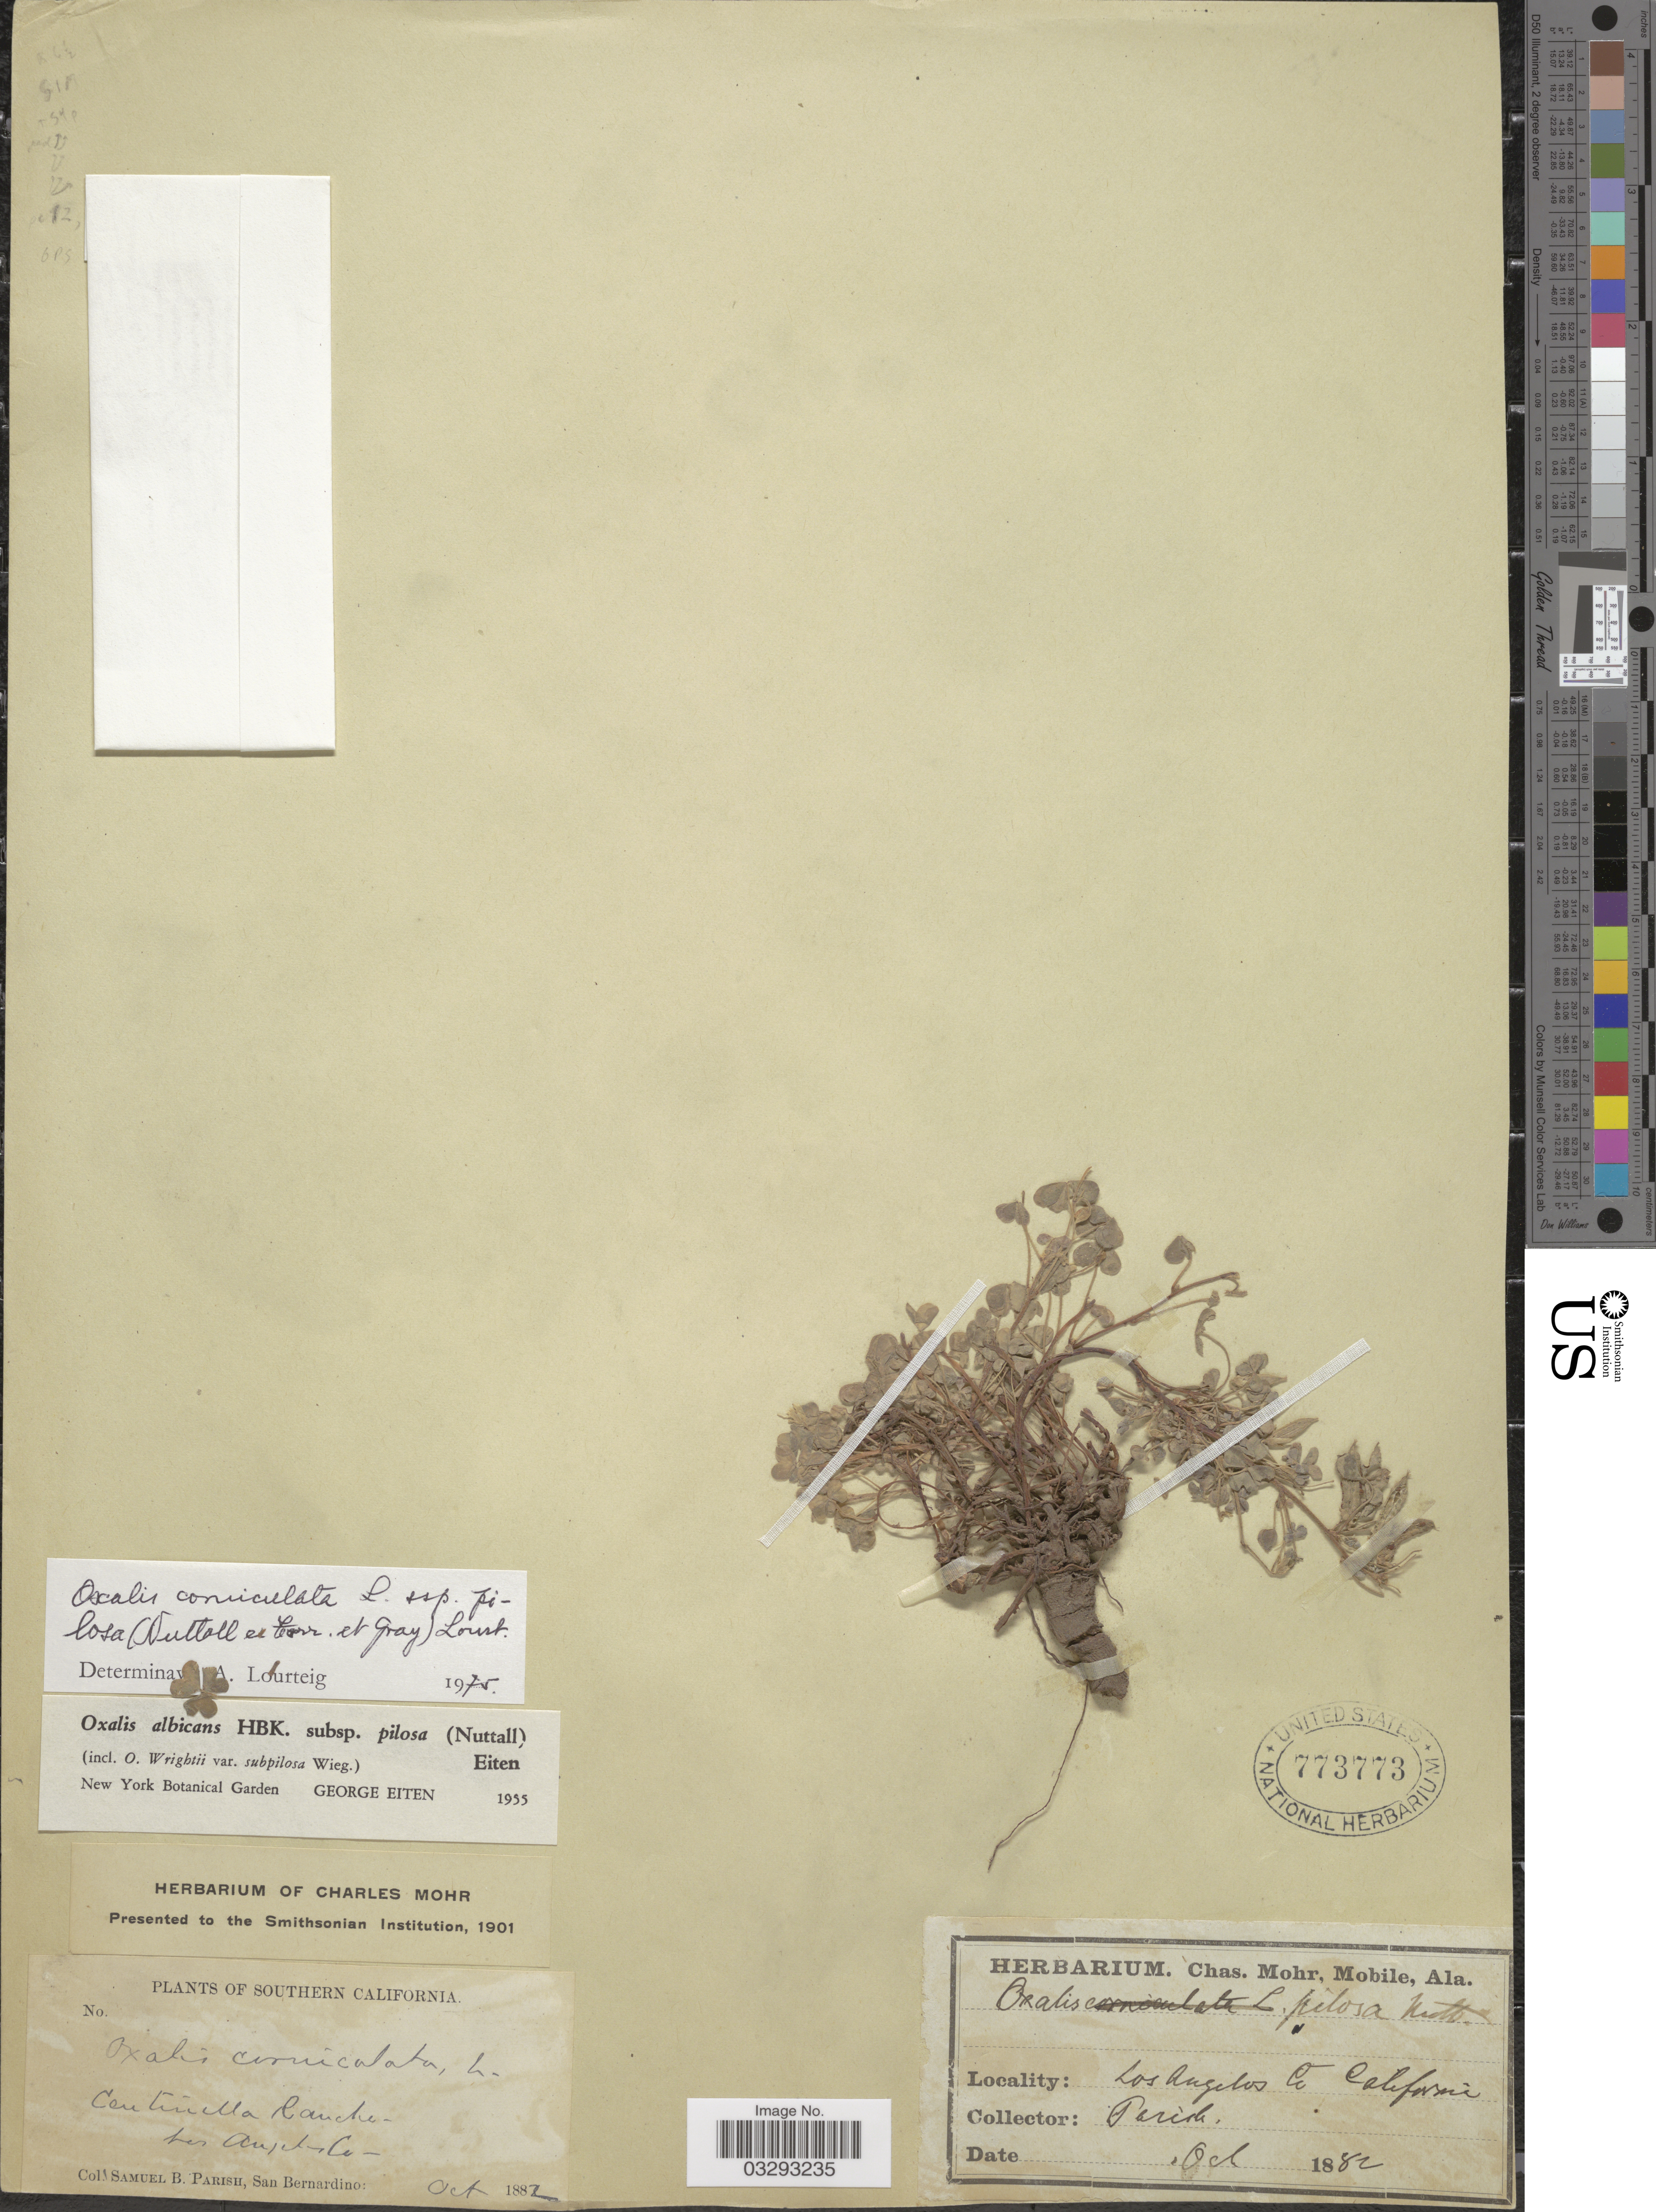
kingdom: Plantae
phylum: Tracheophyta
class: Magnoliopsida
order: Oxalidales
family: Oxalidaceae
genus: Oxalis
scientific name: Oxalis corniculata subsp. pilosa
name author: (Nutt.) Lourteig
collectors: S. B. Parish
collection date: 1882-10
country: United States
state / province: California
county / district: Los Angeles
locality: Southern California. Centinella Ranche. Los Angeles Co.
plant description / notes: Corrected "Centiella Ranche" to "Centinella Ranche." Filled county field.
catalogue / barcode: US 773773